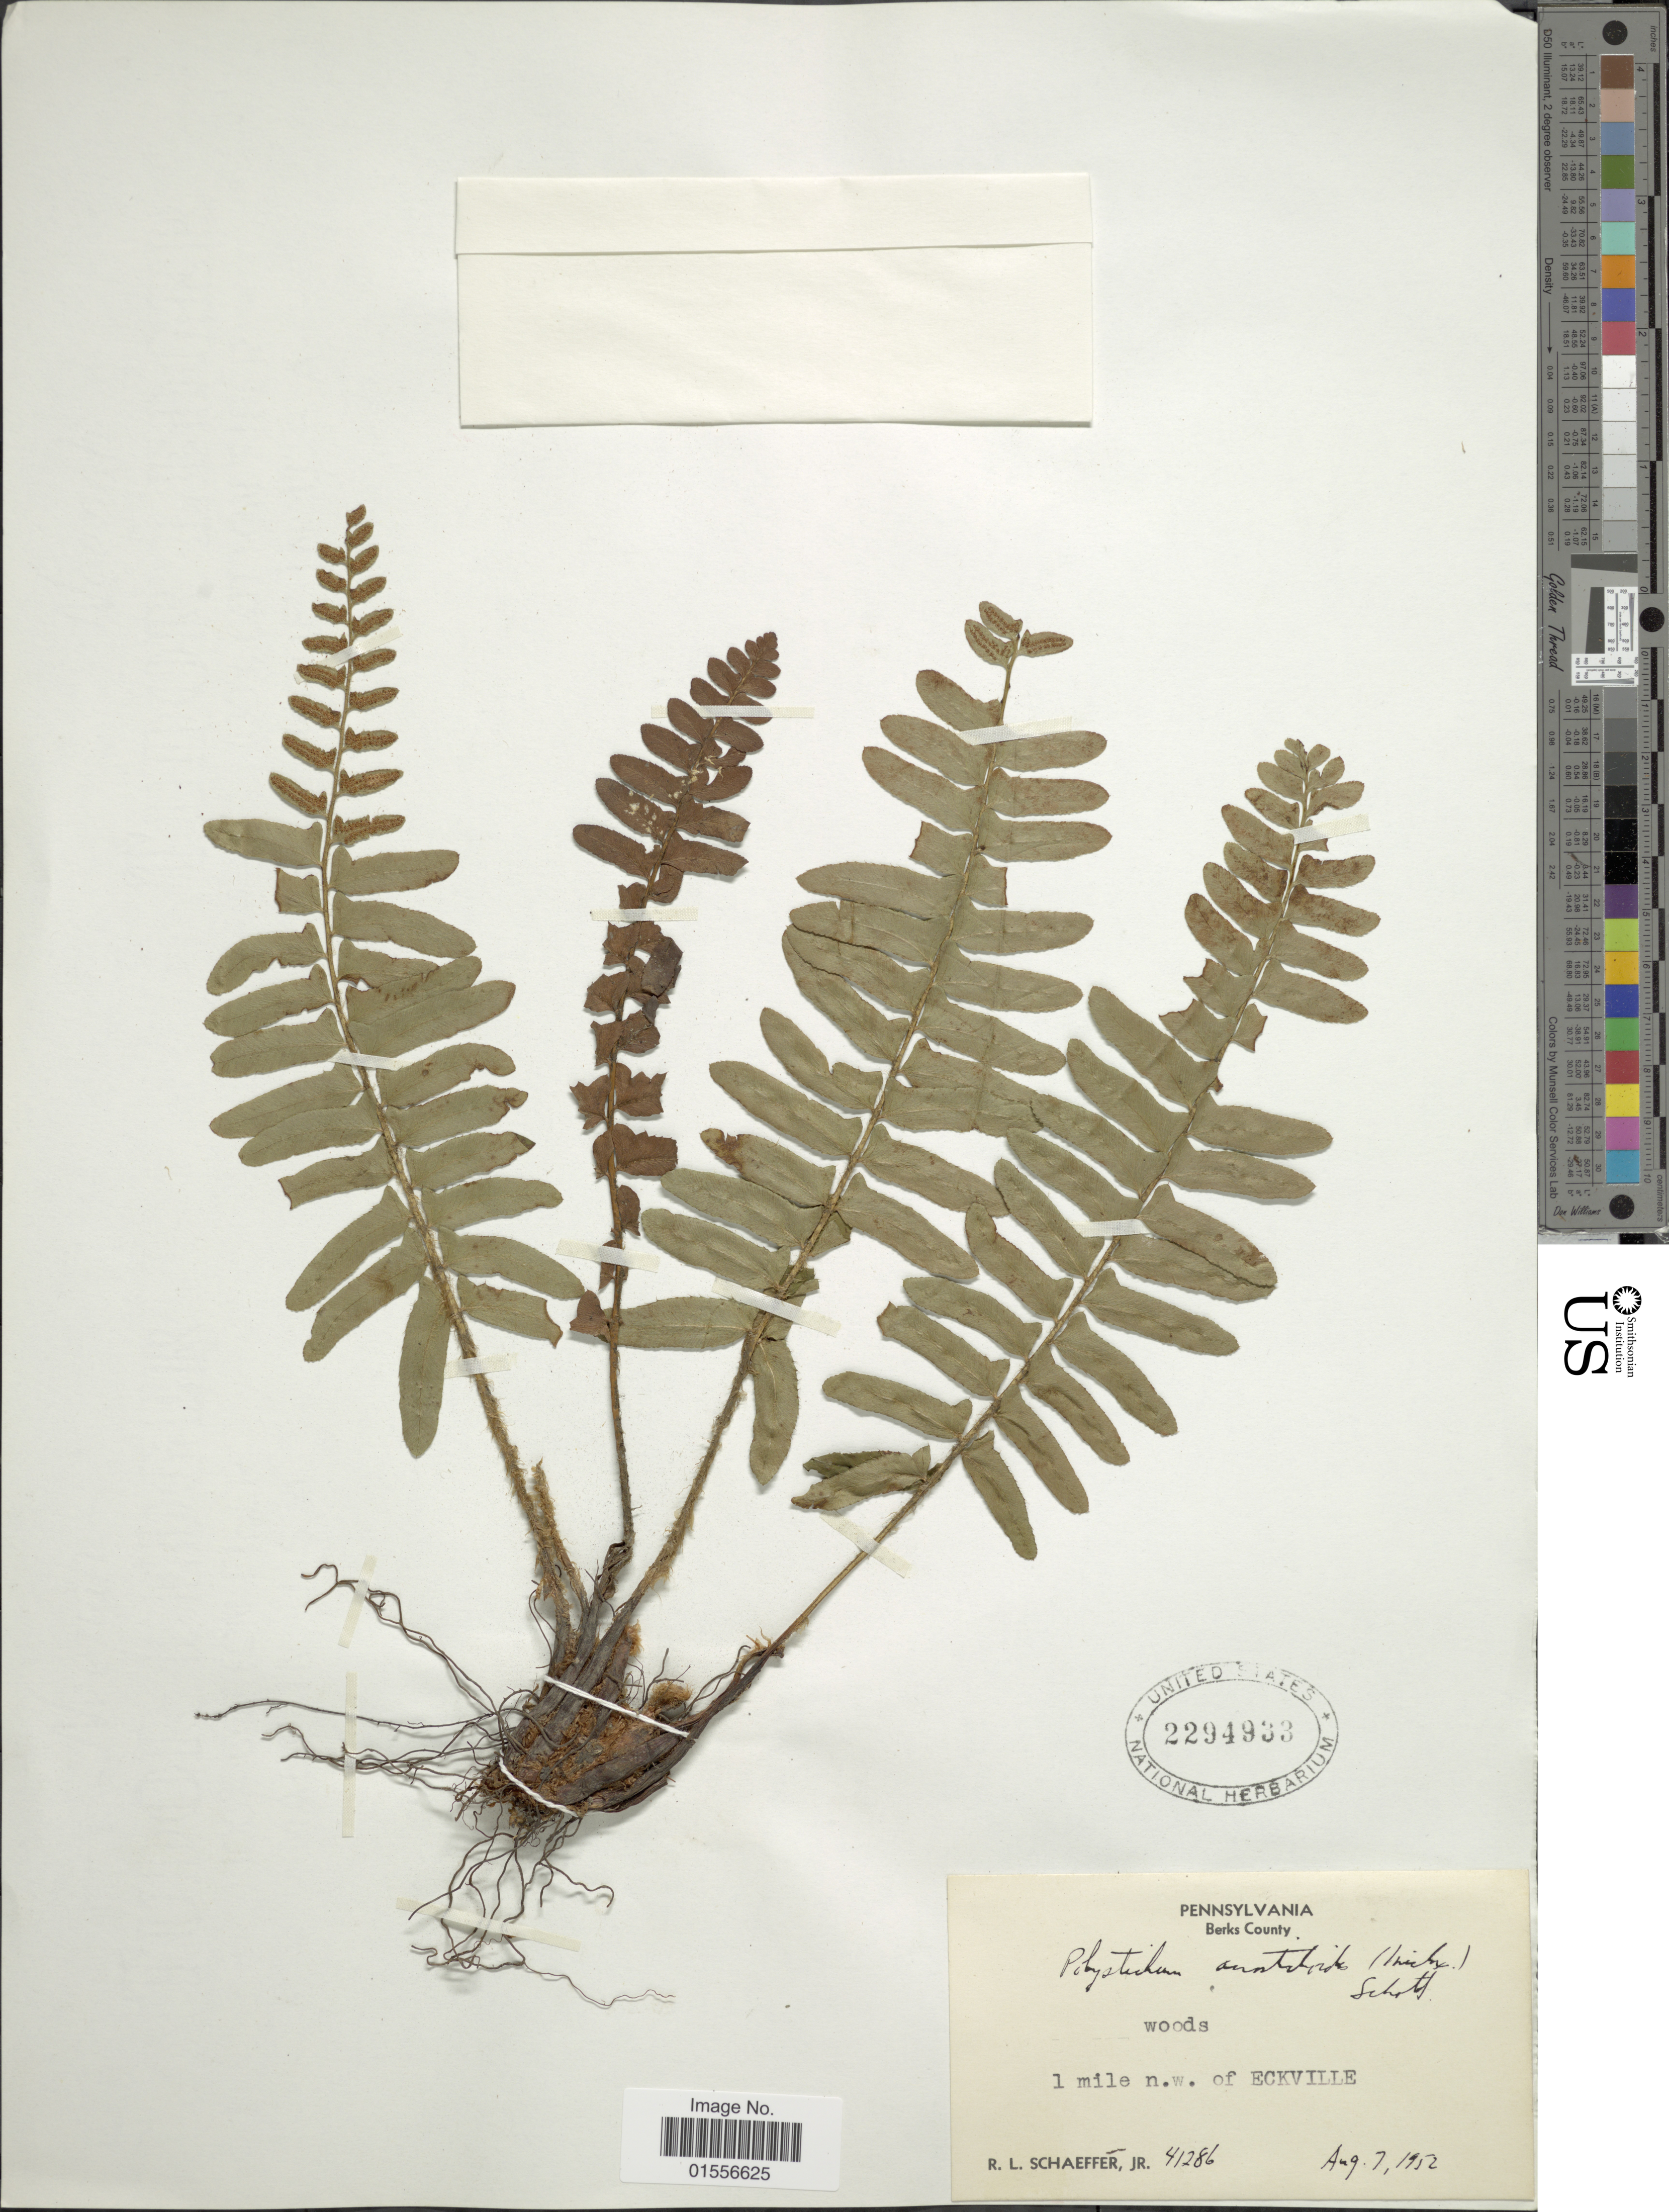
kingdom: Plantae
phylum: Tracheophyta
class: Polypodiopsida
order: Polypodiales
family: Dryopteridaceae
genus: Polystichum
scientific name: Polystichum acrostichoides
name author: (Michx.) Schott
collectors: R. L. Schaeffer Jr.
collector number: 41286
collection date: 1952-08-07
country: United States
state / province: Pennsylvania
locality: Berks County, 1 mile n.w. of Ecville.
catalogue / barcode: US 2294933